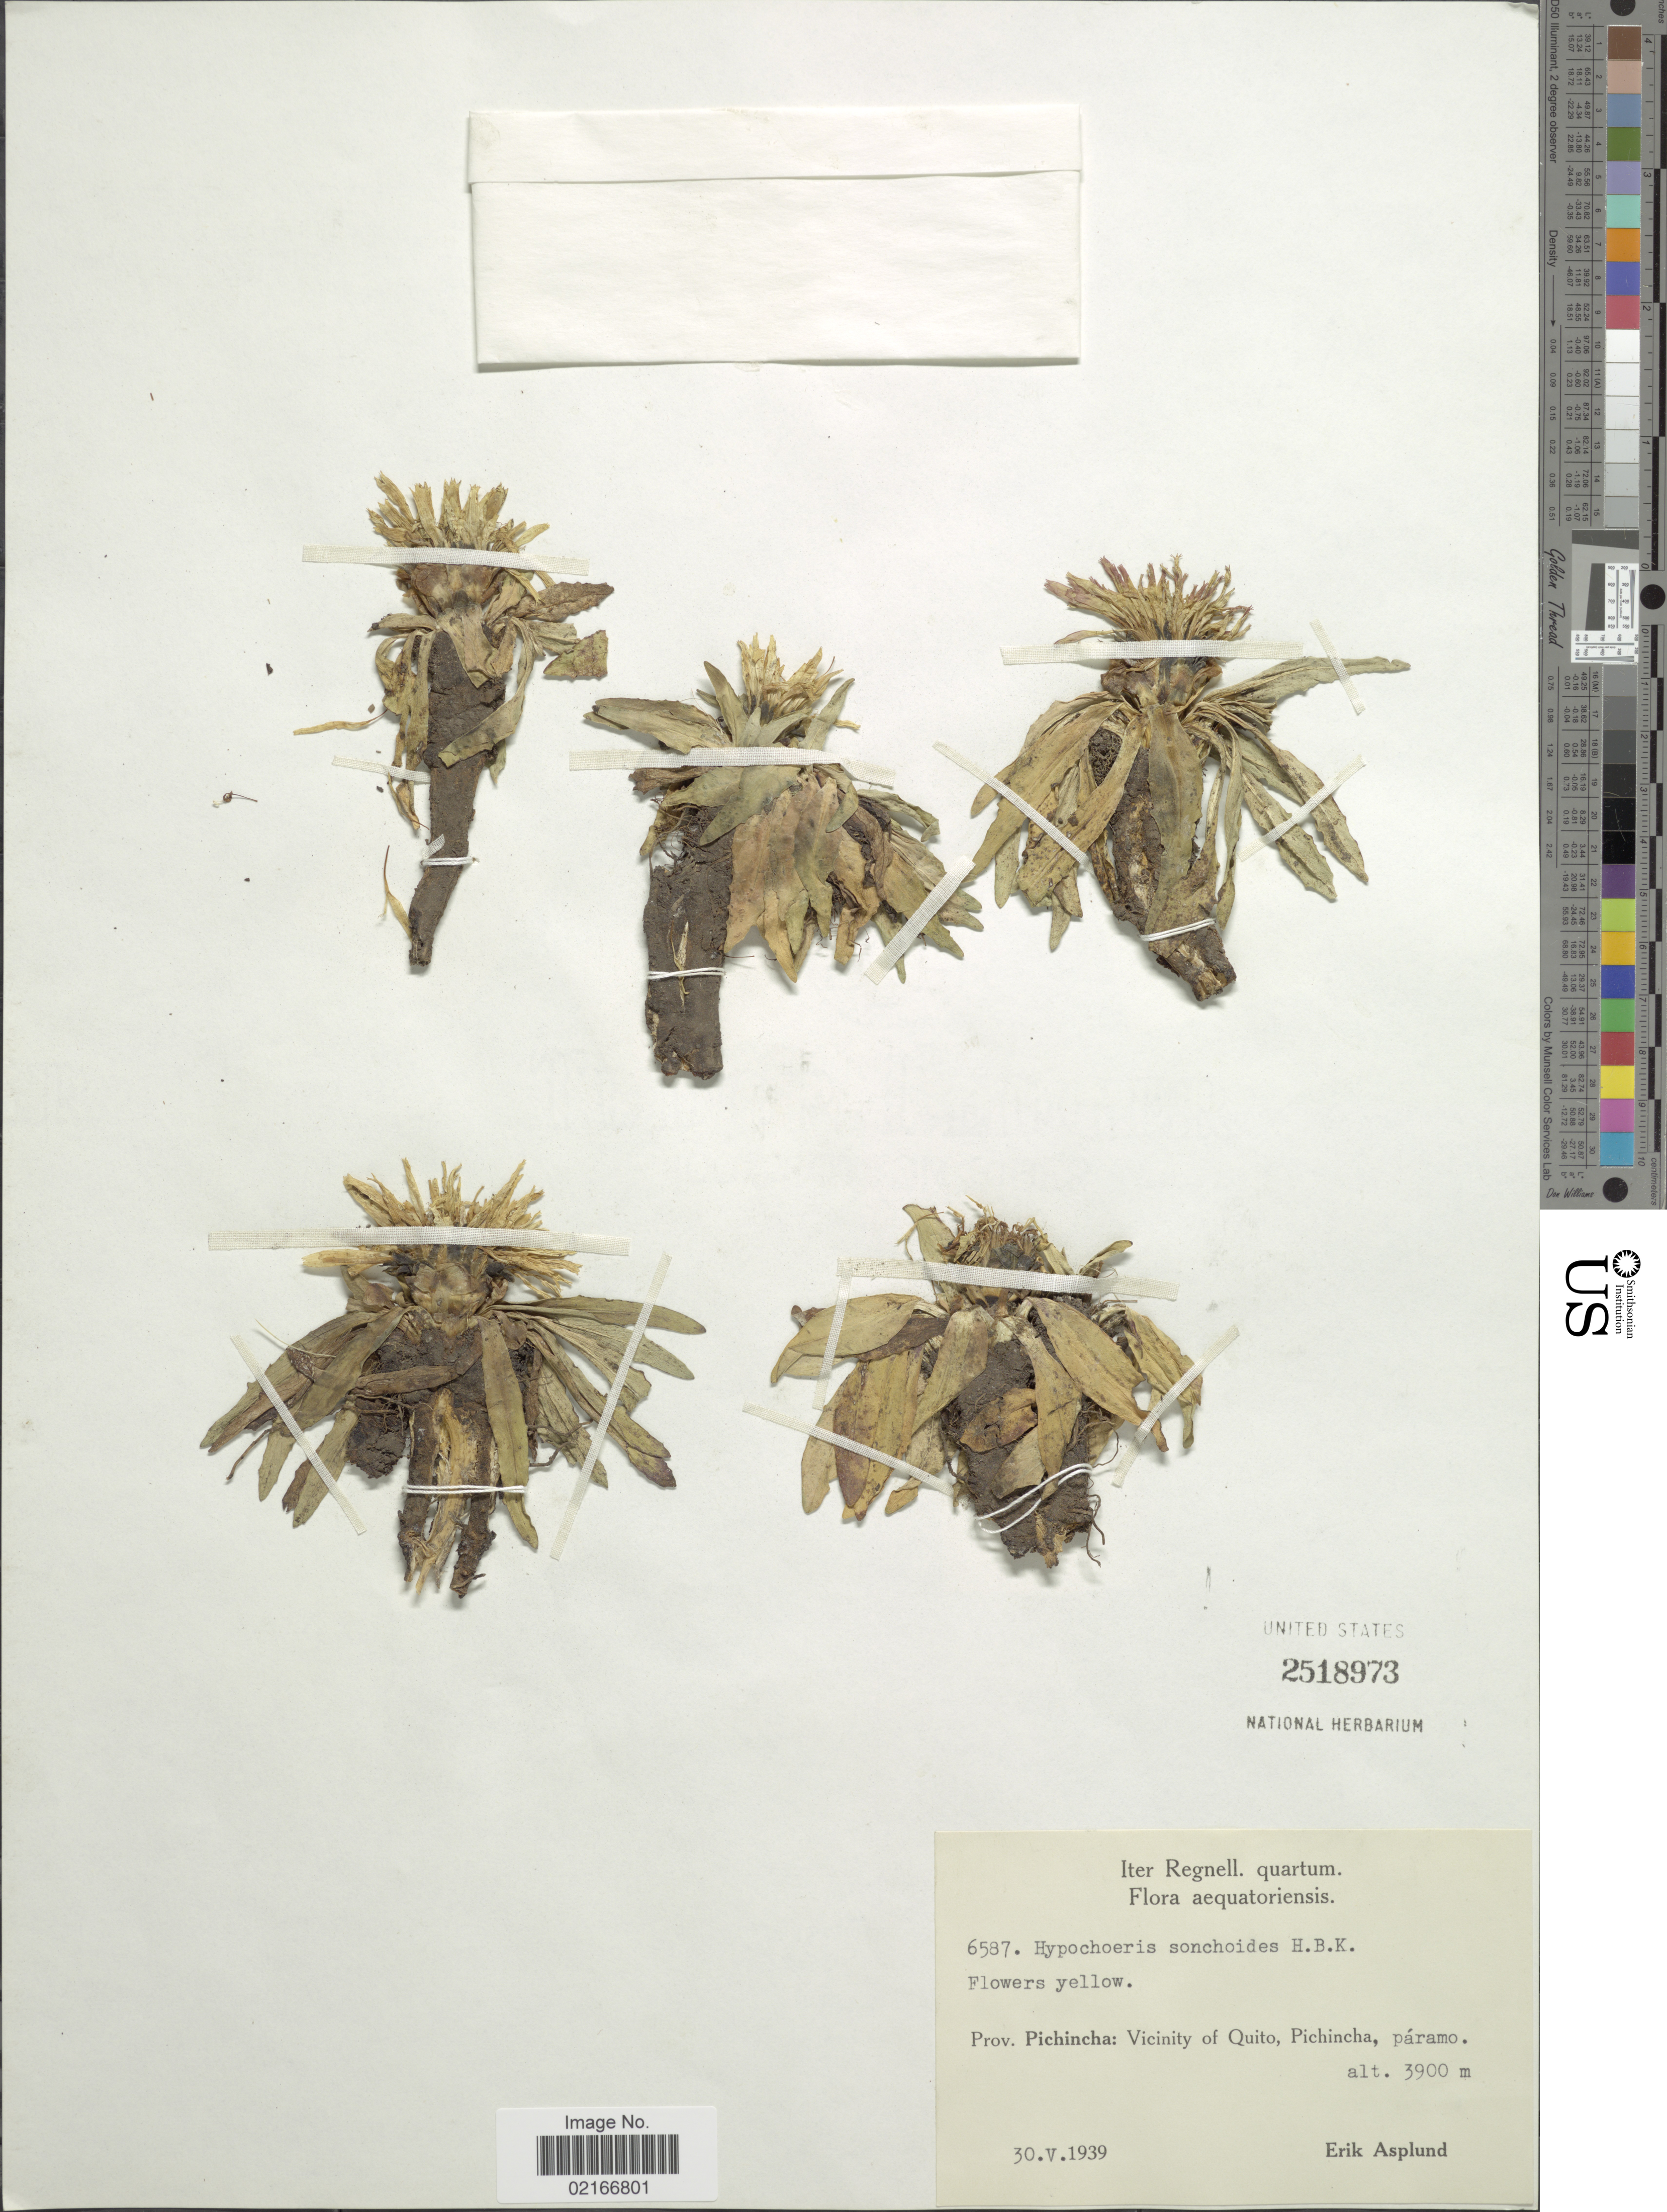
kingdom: Plantae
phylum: Tracheophyta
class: Magnoliopsida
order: Asterales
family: Asteraceae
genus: Hypochaeris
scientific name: Hypochaeris sessiliflora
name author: Kunth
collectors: E. Asplund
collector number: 6587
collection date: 1939-05-30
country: Ecuador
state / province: Pichincha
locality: Vicinity of Quito, Pichincha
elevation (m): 3900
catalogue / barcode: US 2518973